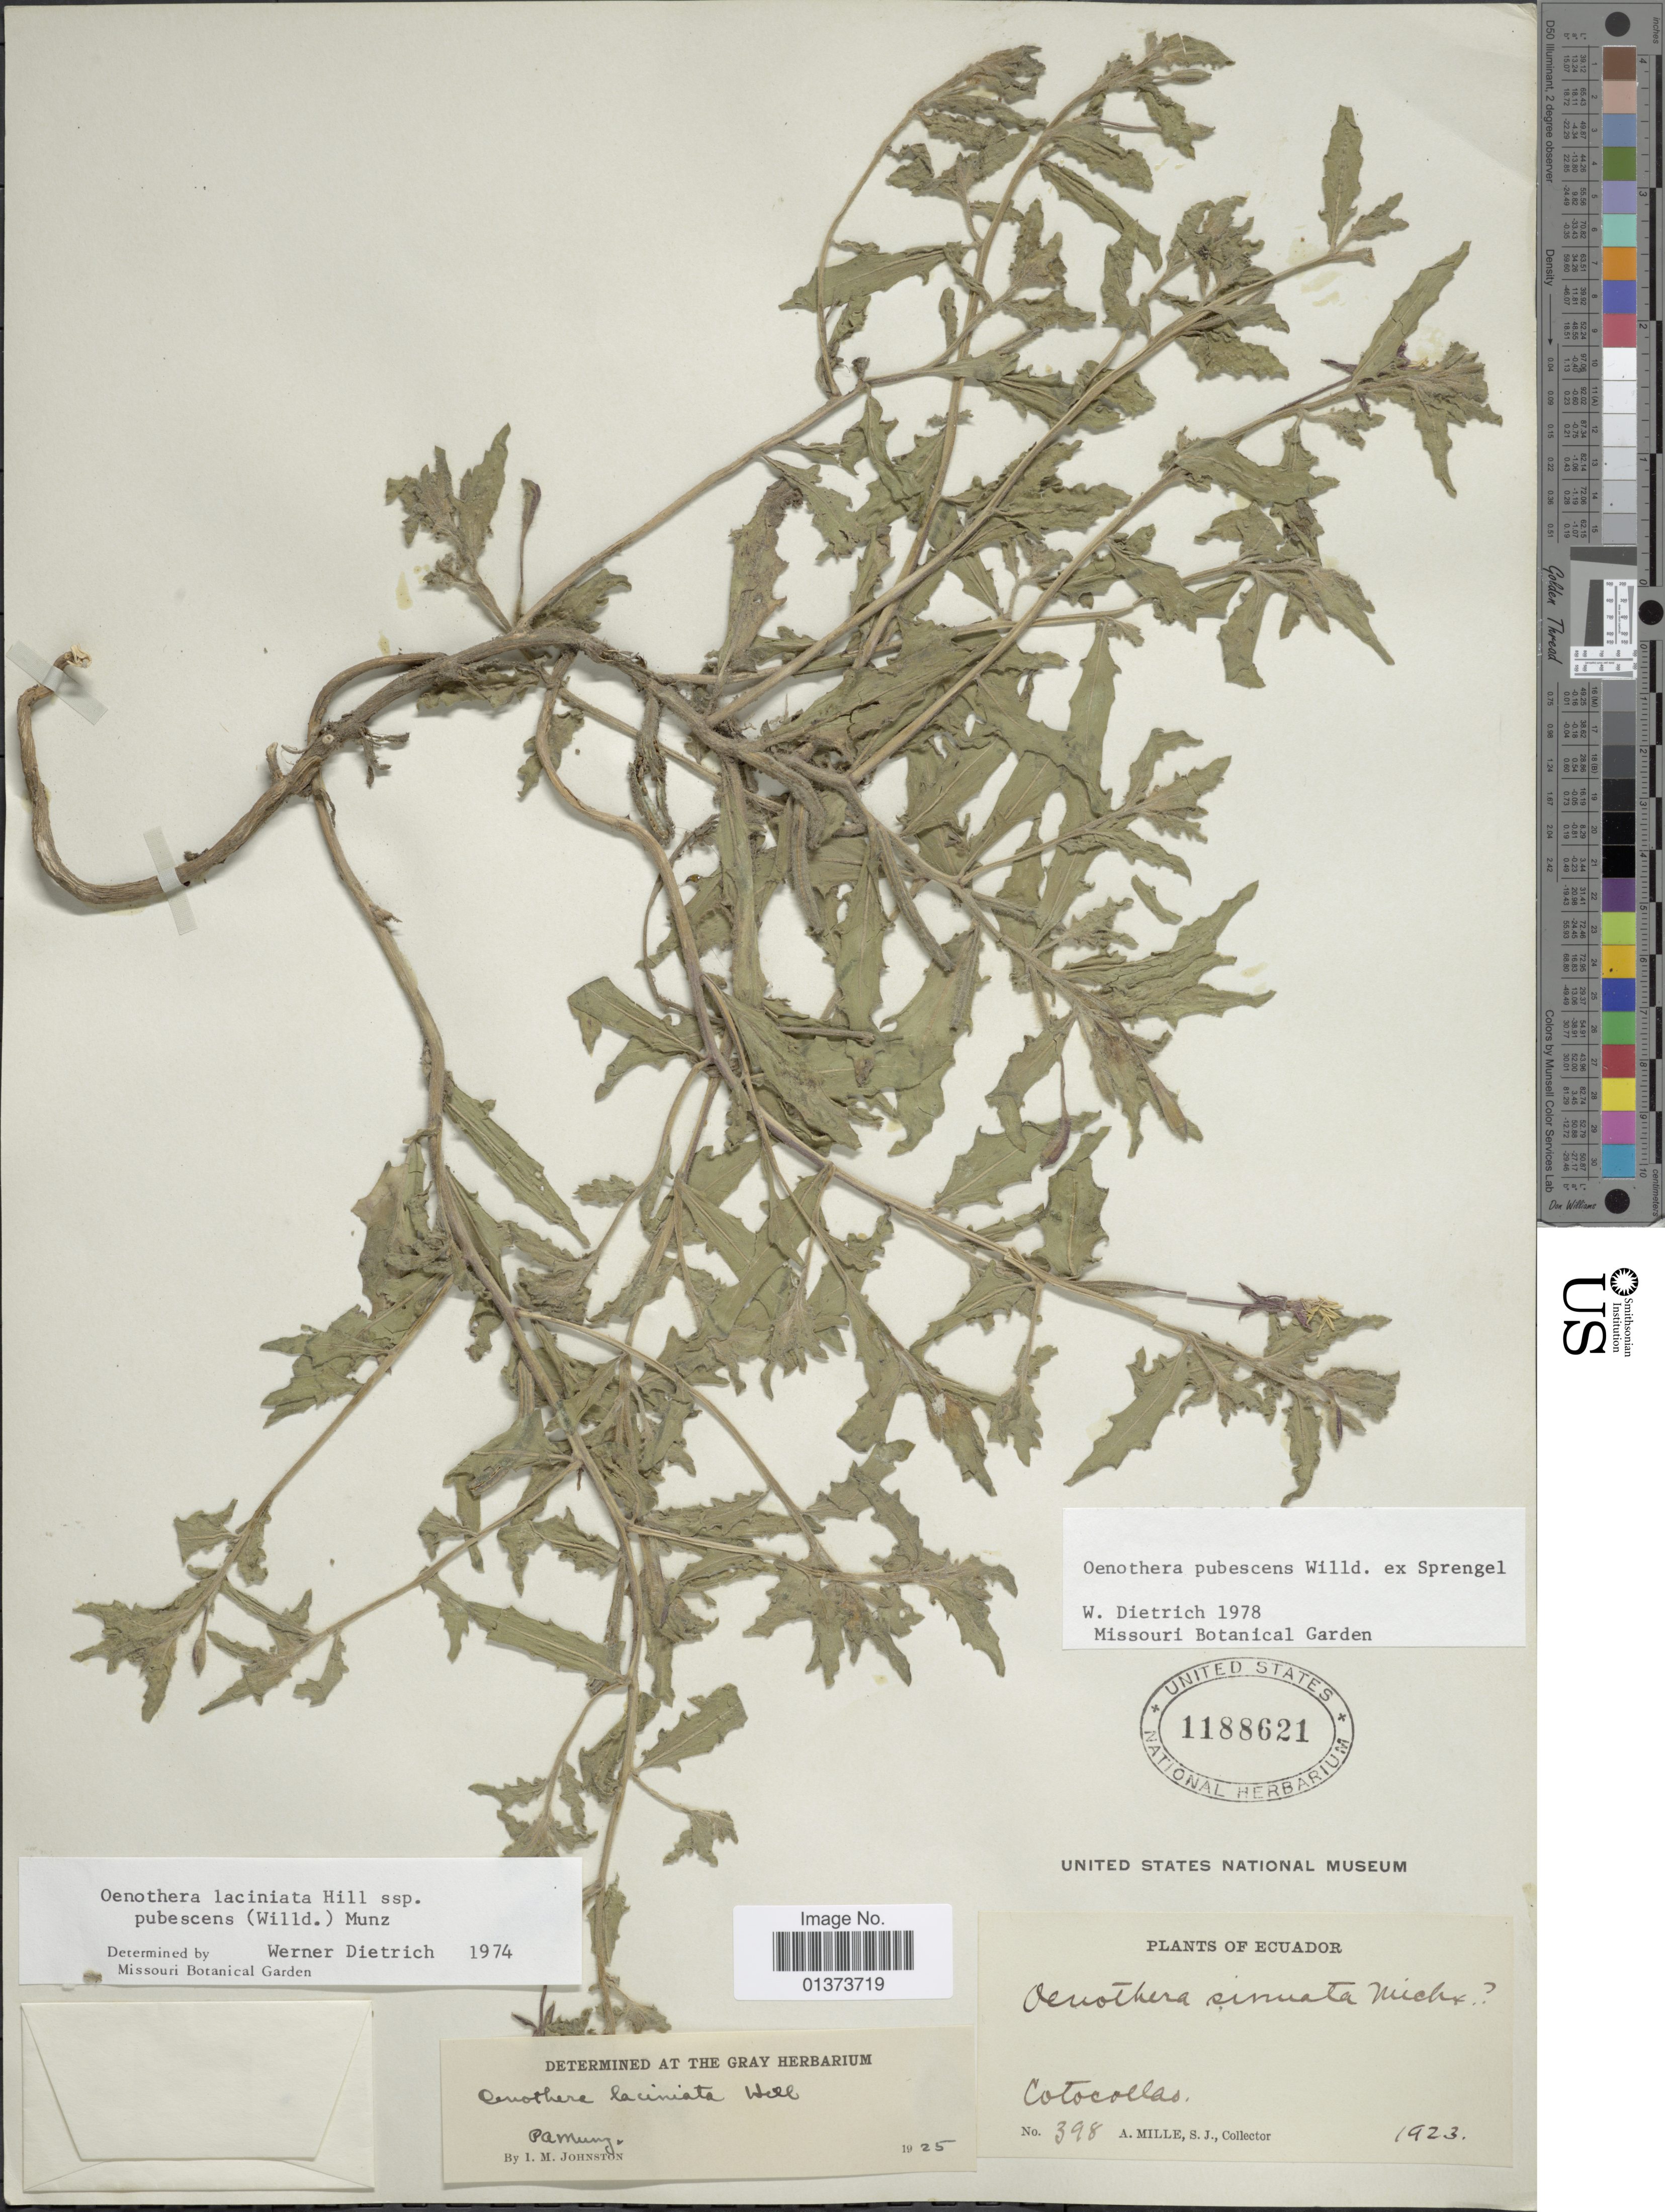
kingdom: Plantae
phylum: Tracheophyta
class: Magnoliopsida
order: Myrtales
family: Onagraceae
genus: Oenothera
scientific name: Oenothera pubescens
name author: Willd. ex Spreng.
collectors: A. Mille-s.j.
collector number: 398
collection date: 1923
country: Ecuador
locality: Cotocollas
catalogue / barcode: US 1188621